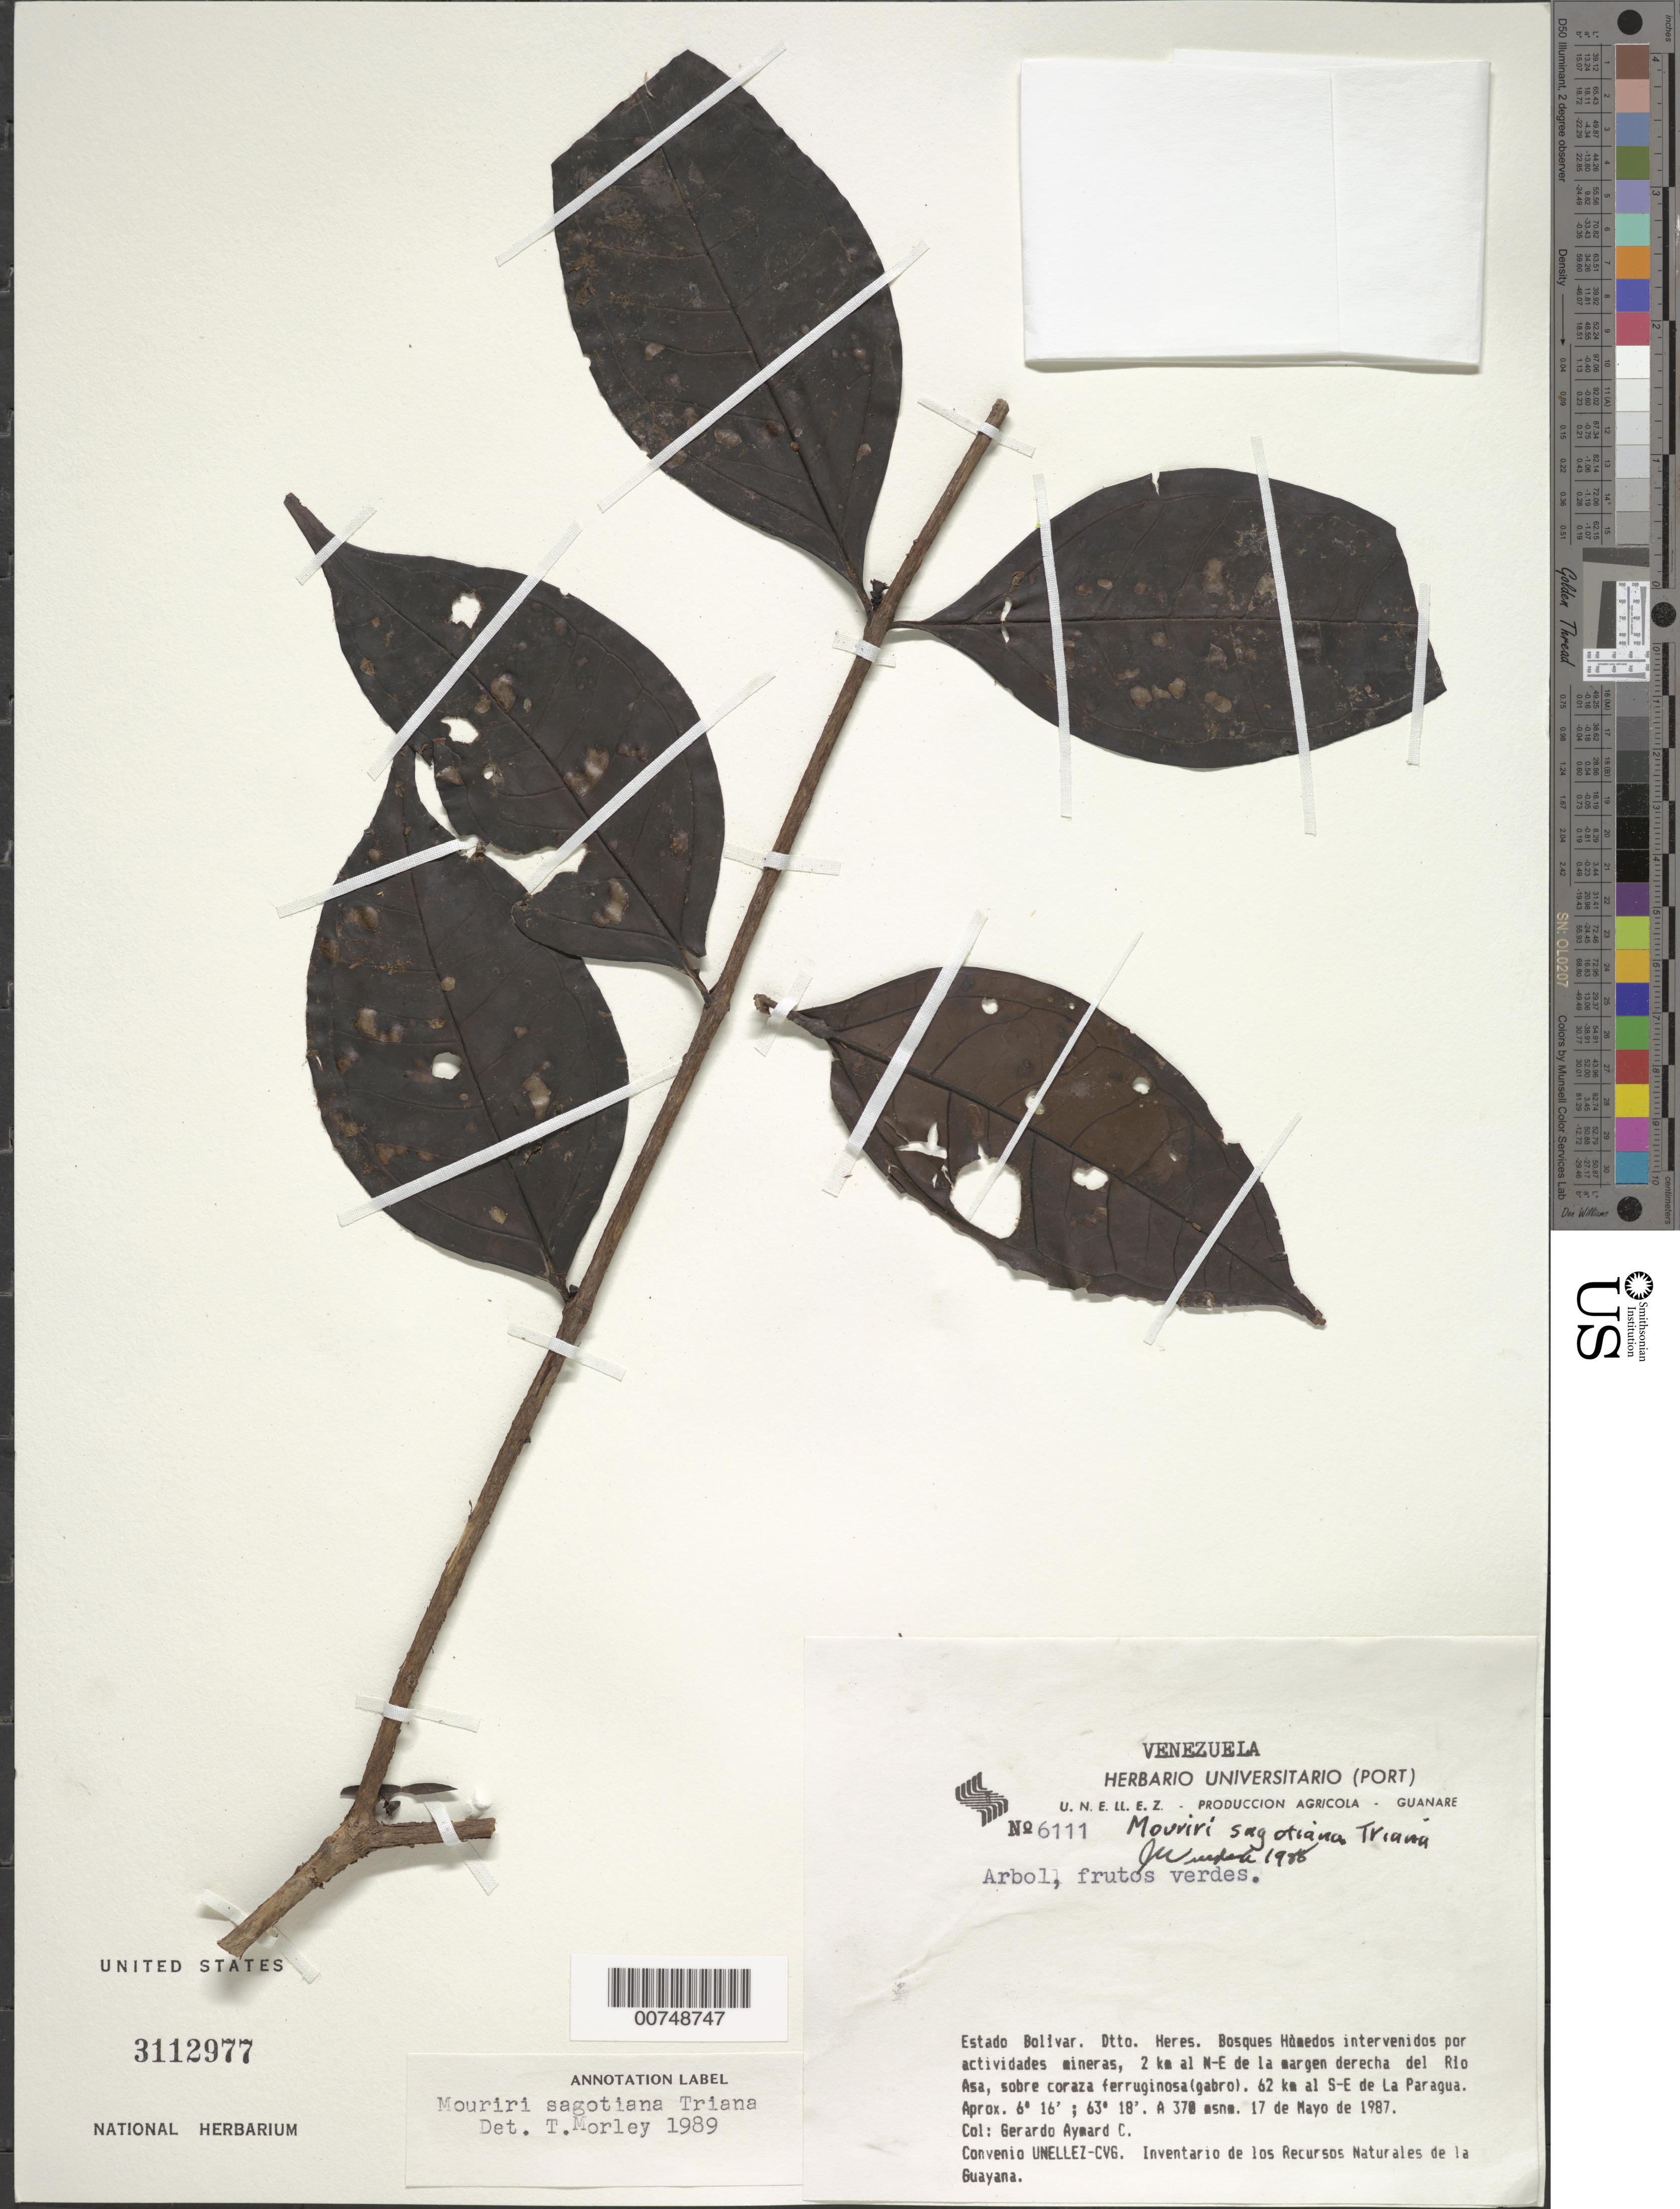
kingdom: Plantae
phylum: Tracheophyta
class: Magnoliopsida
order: Myrtales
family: Melastomataceae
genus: Mouriri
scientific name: Mouriri sagotiana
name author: Triana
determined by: Morley, T.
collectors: G. A. Aymard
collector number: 6111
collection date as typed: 17-May-87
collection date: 1987-05-17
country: Venezuela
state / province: Bolívar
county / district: Heres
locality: Río Asa, 2 km al NE de la margen derecha; 62 km al SE de La Paragua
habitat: Wet forest in mining area, sobre coraza ferruginosa (glabro)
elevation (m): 370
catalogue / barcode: US 3112977